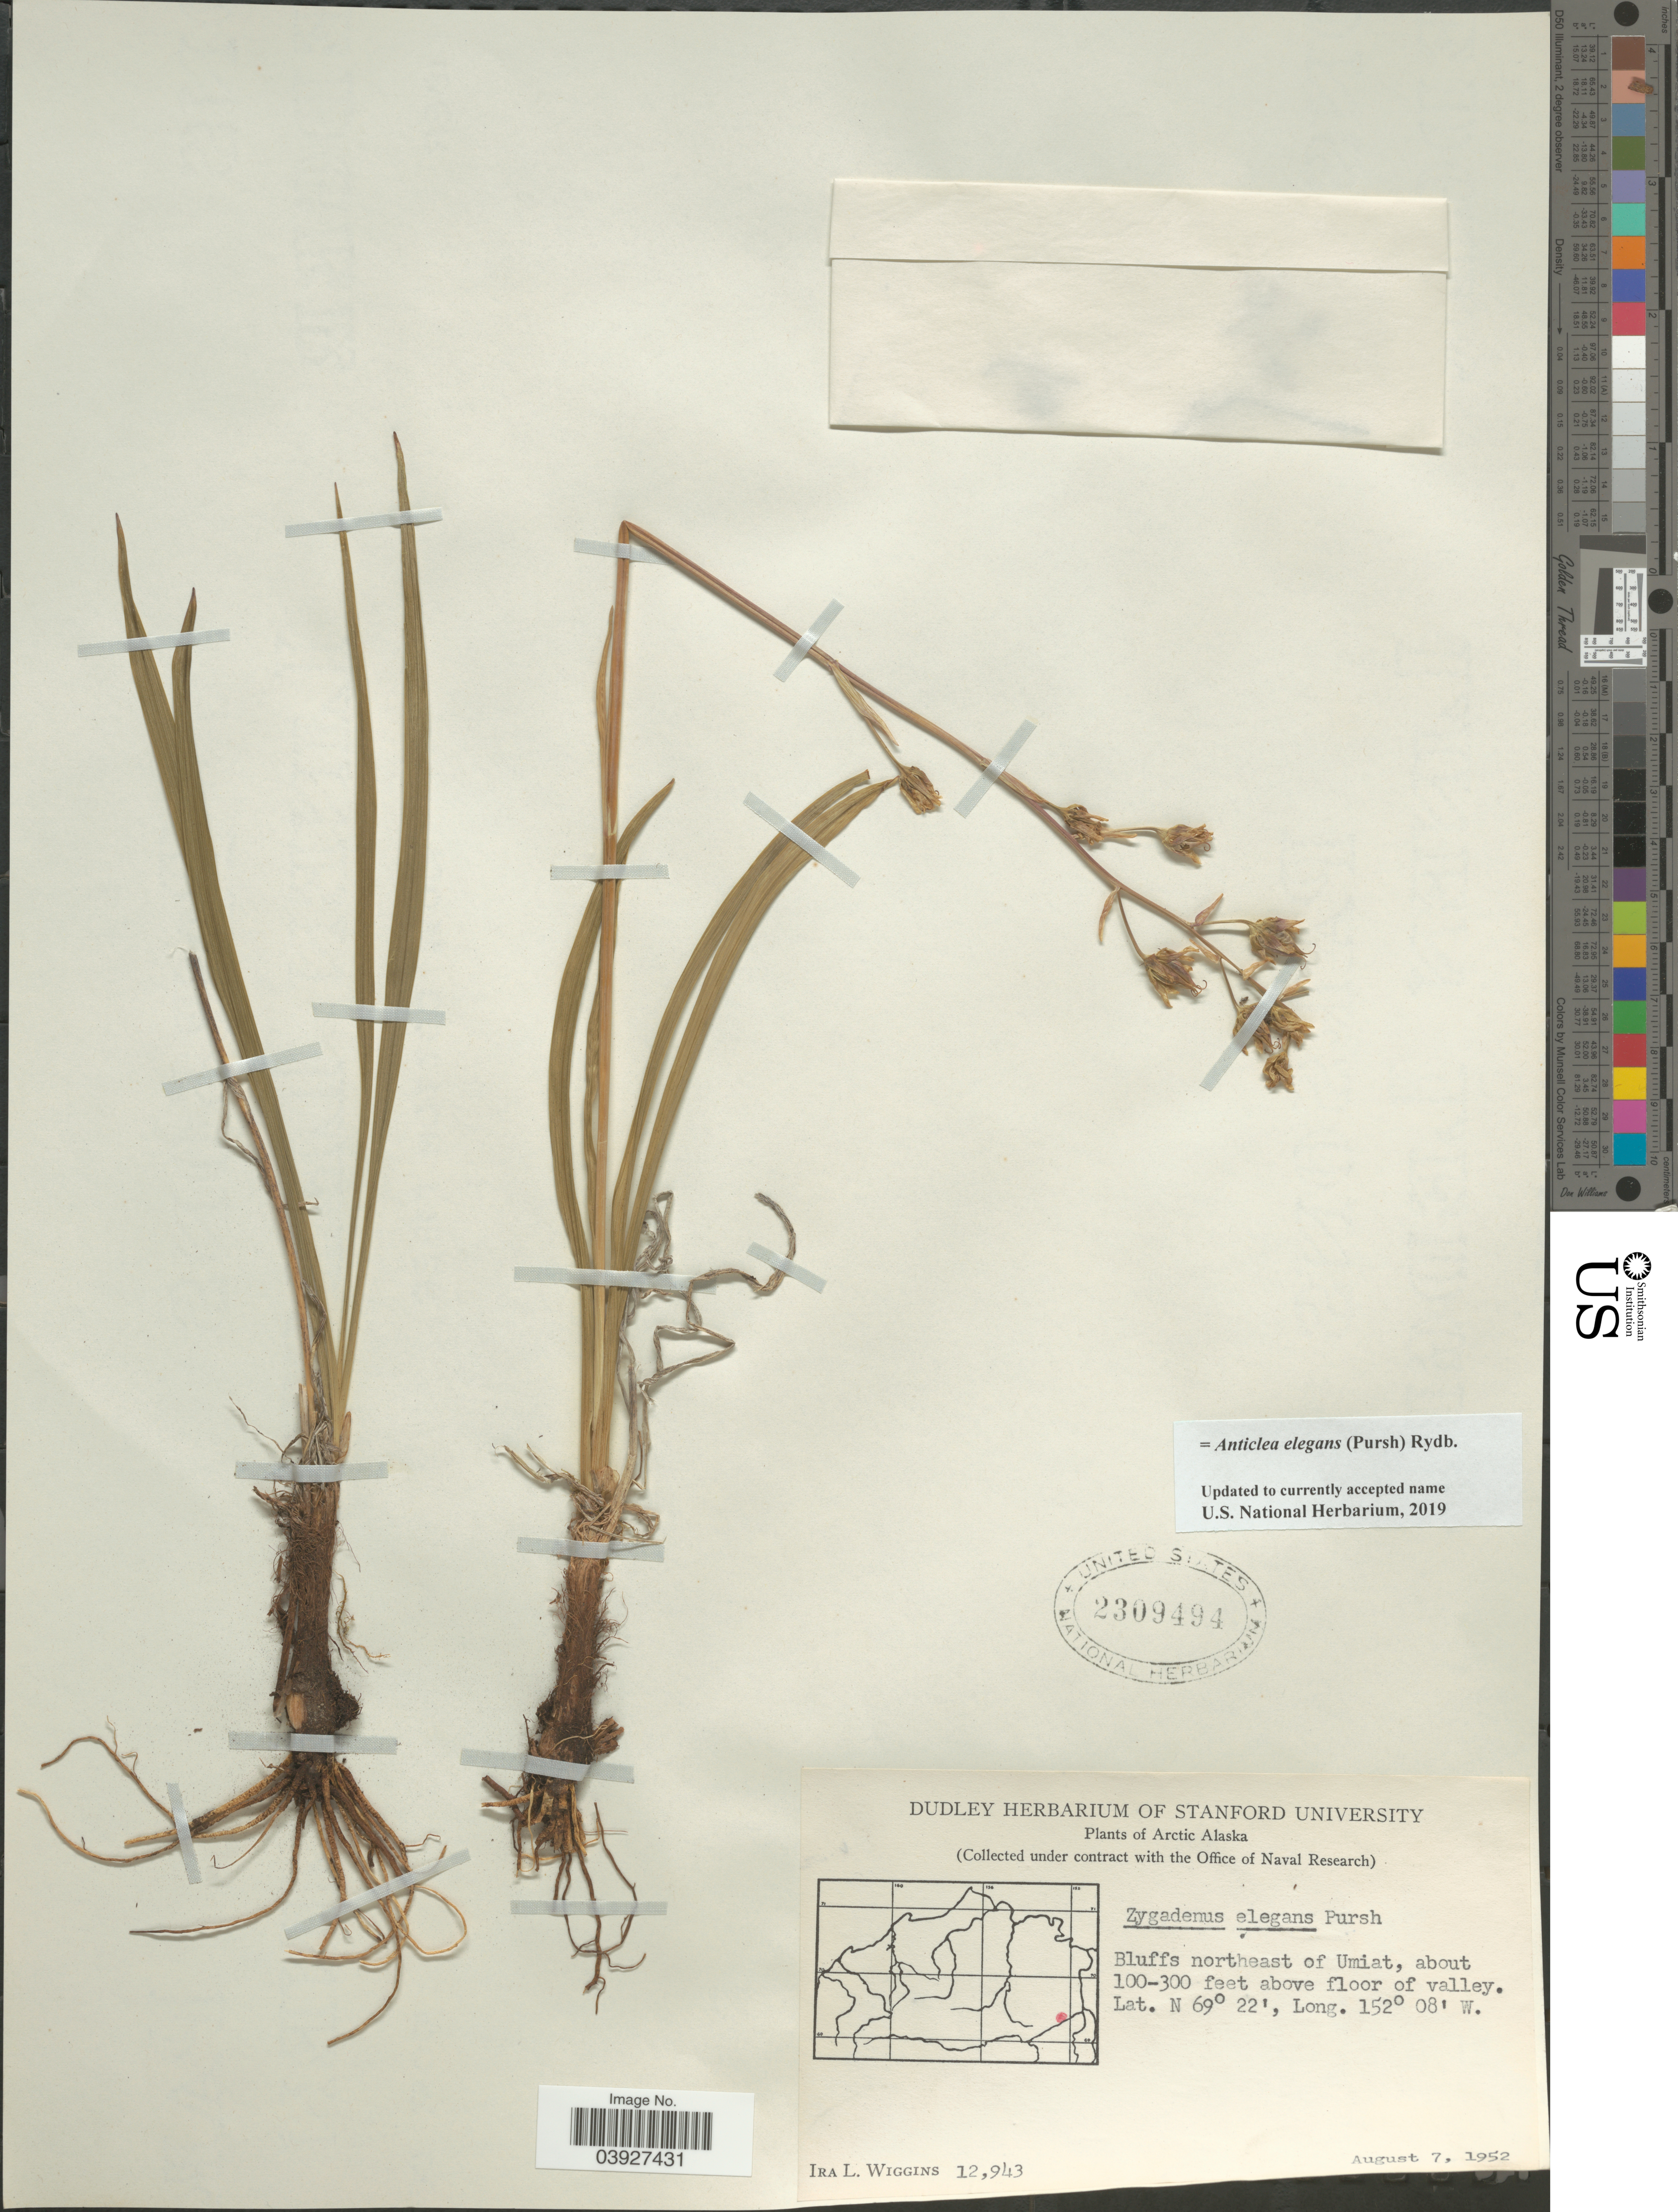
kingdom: Plantae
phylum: Tracheophyta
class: Liliopsida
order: Liliales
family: Melanthiaceae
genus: Anticlea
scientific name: Anticlea elegans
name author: (Pursh) Rydb.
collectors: I. L. Wiggins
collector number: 12943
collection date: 1952-08-07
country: United States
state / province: Alaska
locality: Arctic Alaska. Bluffs northeast of Umiat, above floor of valley.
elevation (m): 30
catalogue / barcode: US 2309494